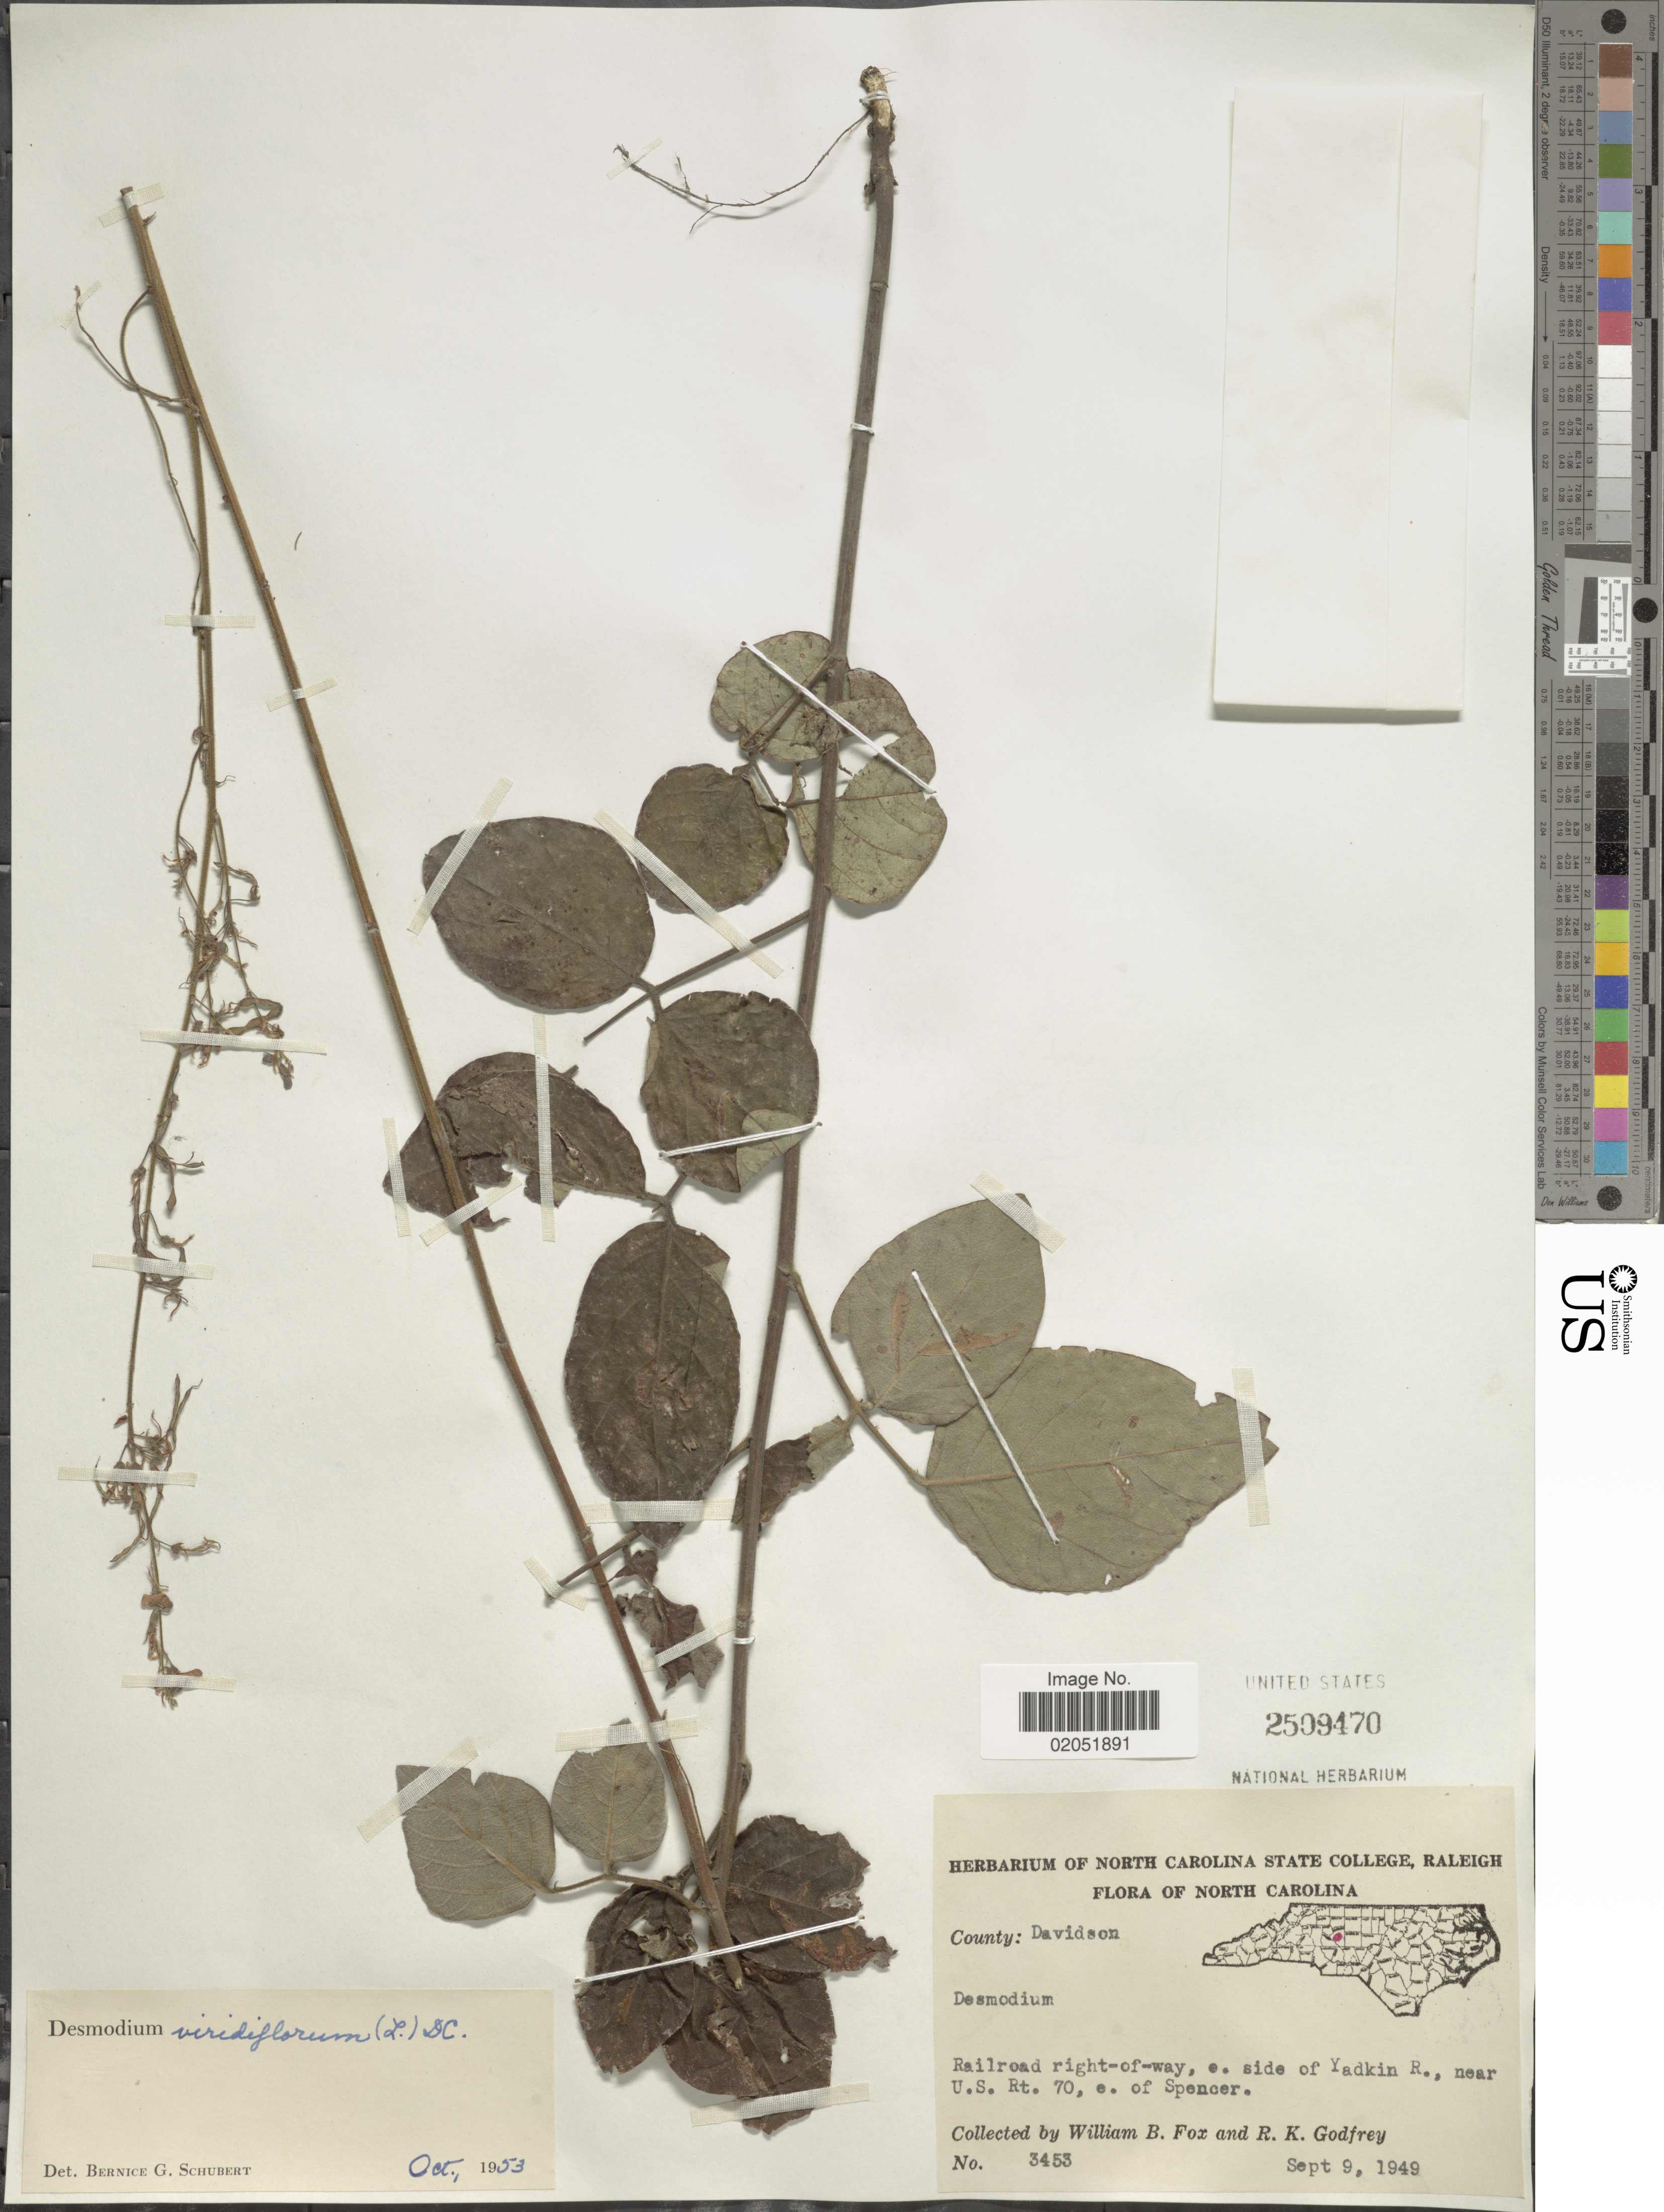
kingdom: Plantae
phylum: Tracheophyta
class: Magnoliopsida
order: Fabales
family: Fabaceae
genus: Desmodium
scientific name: Desmodium viridiflorum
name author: (L.) DC.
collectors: W. B. Fox & R. K. Godfrey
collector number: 3453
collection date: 1949-09-09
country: United States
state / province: North Carolina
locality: NorthCounty: Davidson, Carolina, Railroad right of-way, e. side of Yadkin R., near U.S. Rt 70, e.of Spencer.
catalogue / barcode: US 2509470